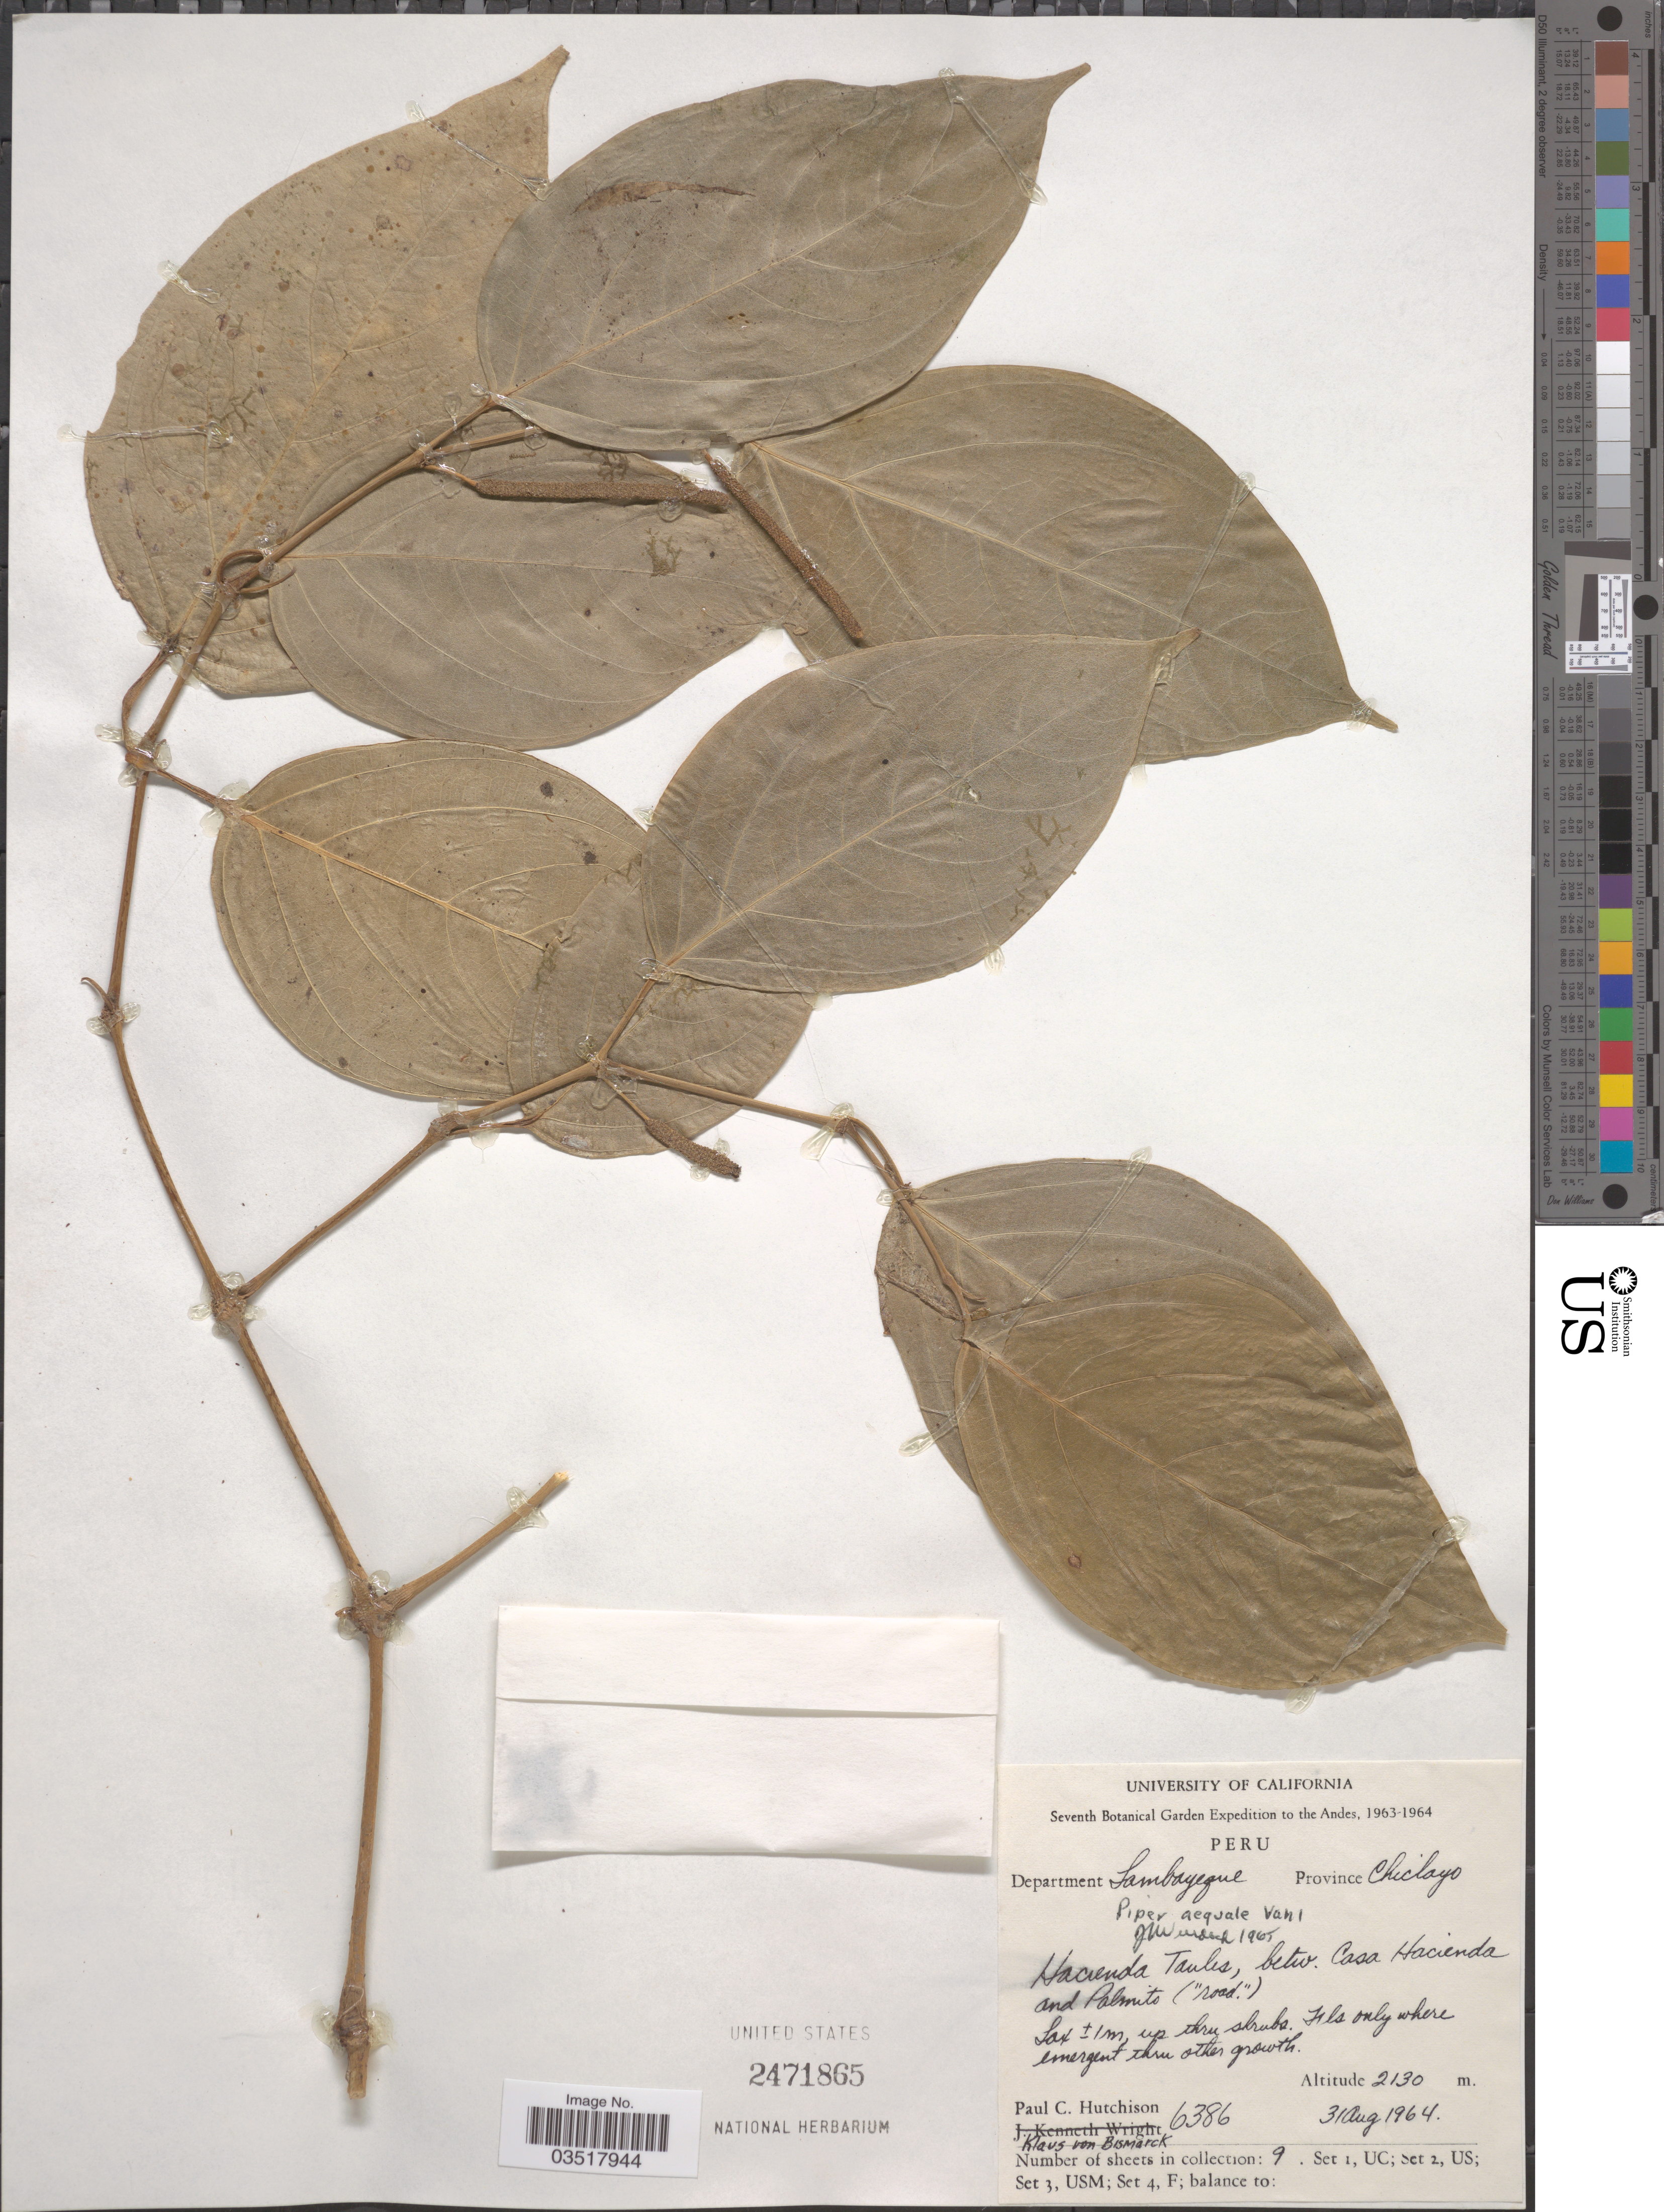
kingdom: Plantae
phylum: Tracheophyta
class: Magnoliopsida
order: Piperales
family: Piperaceae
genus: Piper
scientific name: Piper aequale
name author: Vahl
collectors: P. C. Hutchison & K. von Bismarck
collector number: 6386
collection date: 1964-08-31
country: Peru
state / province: Lambayeque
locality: The Andes. Department Lambayeque, Province Chiclayo. Hacienda Taules, betw. Casa Hacienda and Palmito ('road.').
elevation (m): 2130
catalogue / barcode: US 2471865